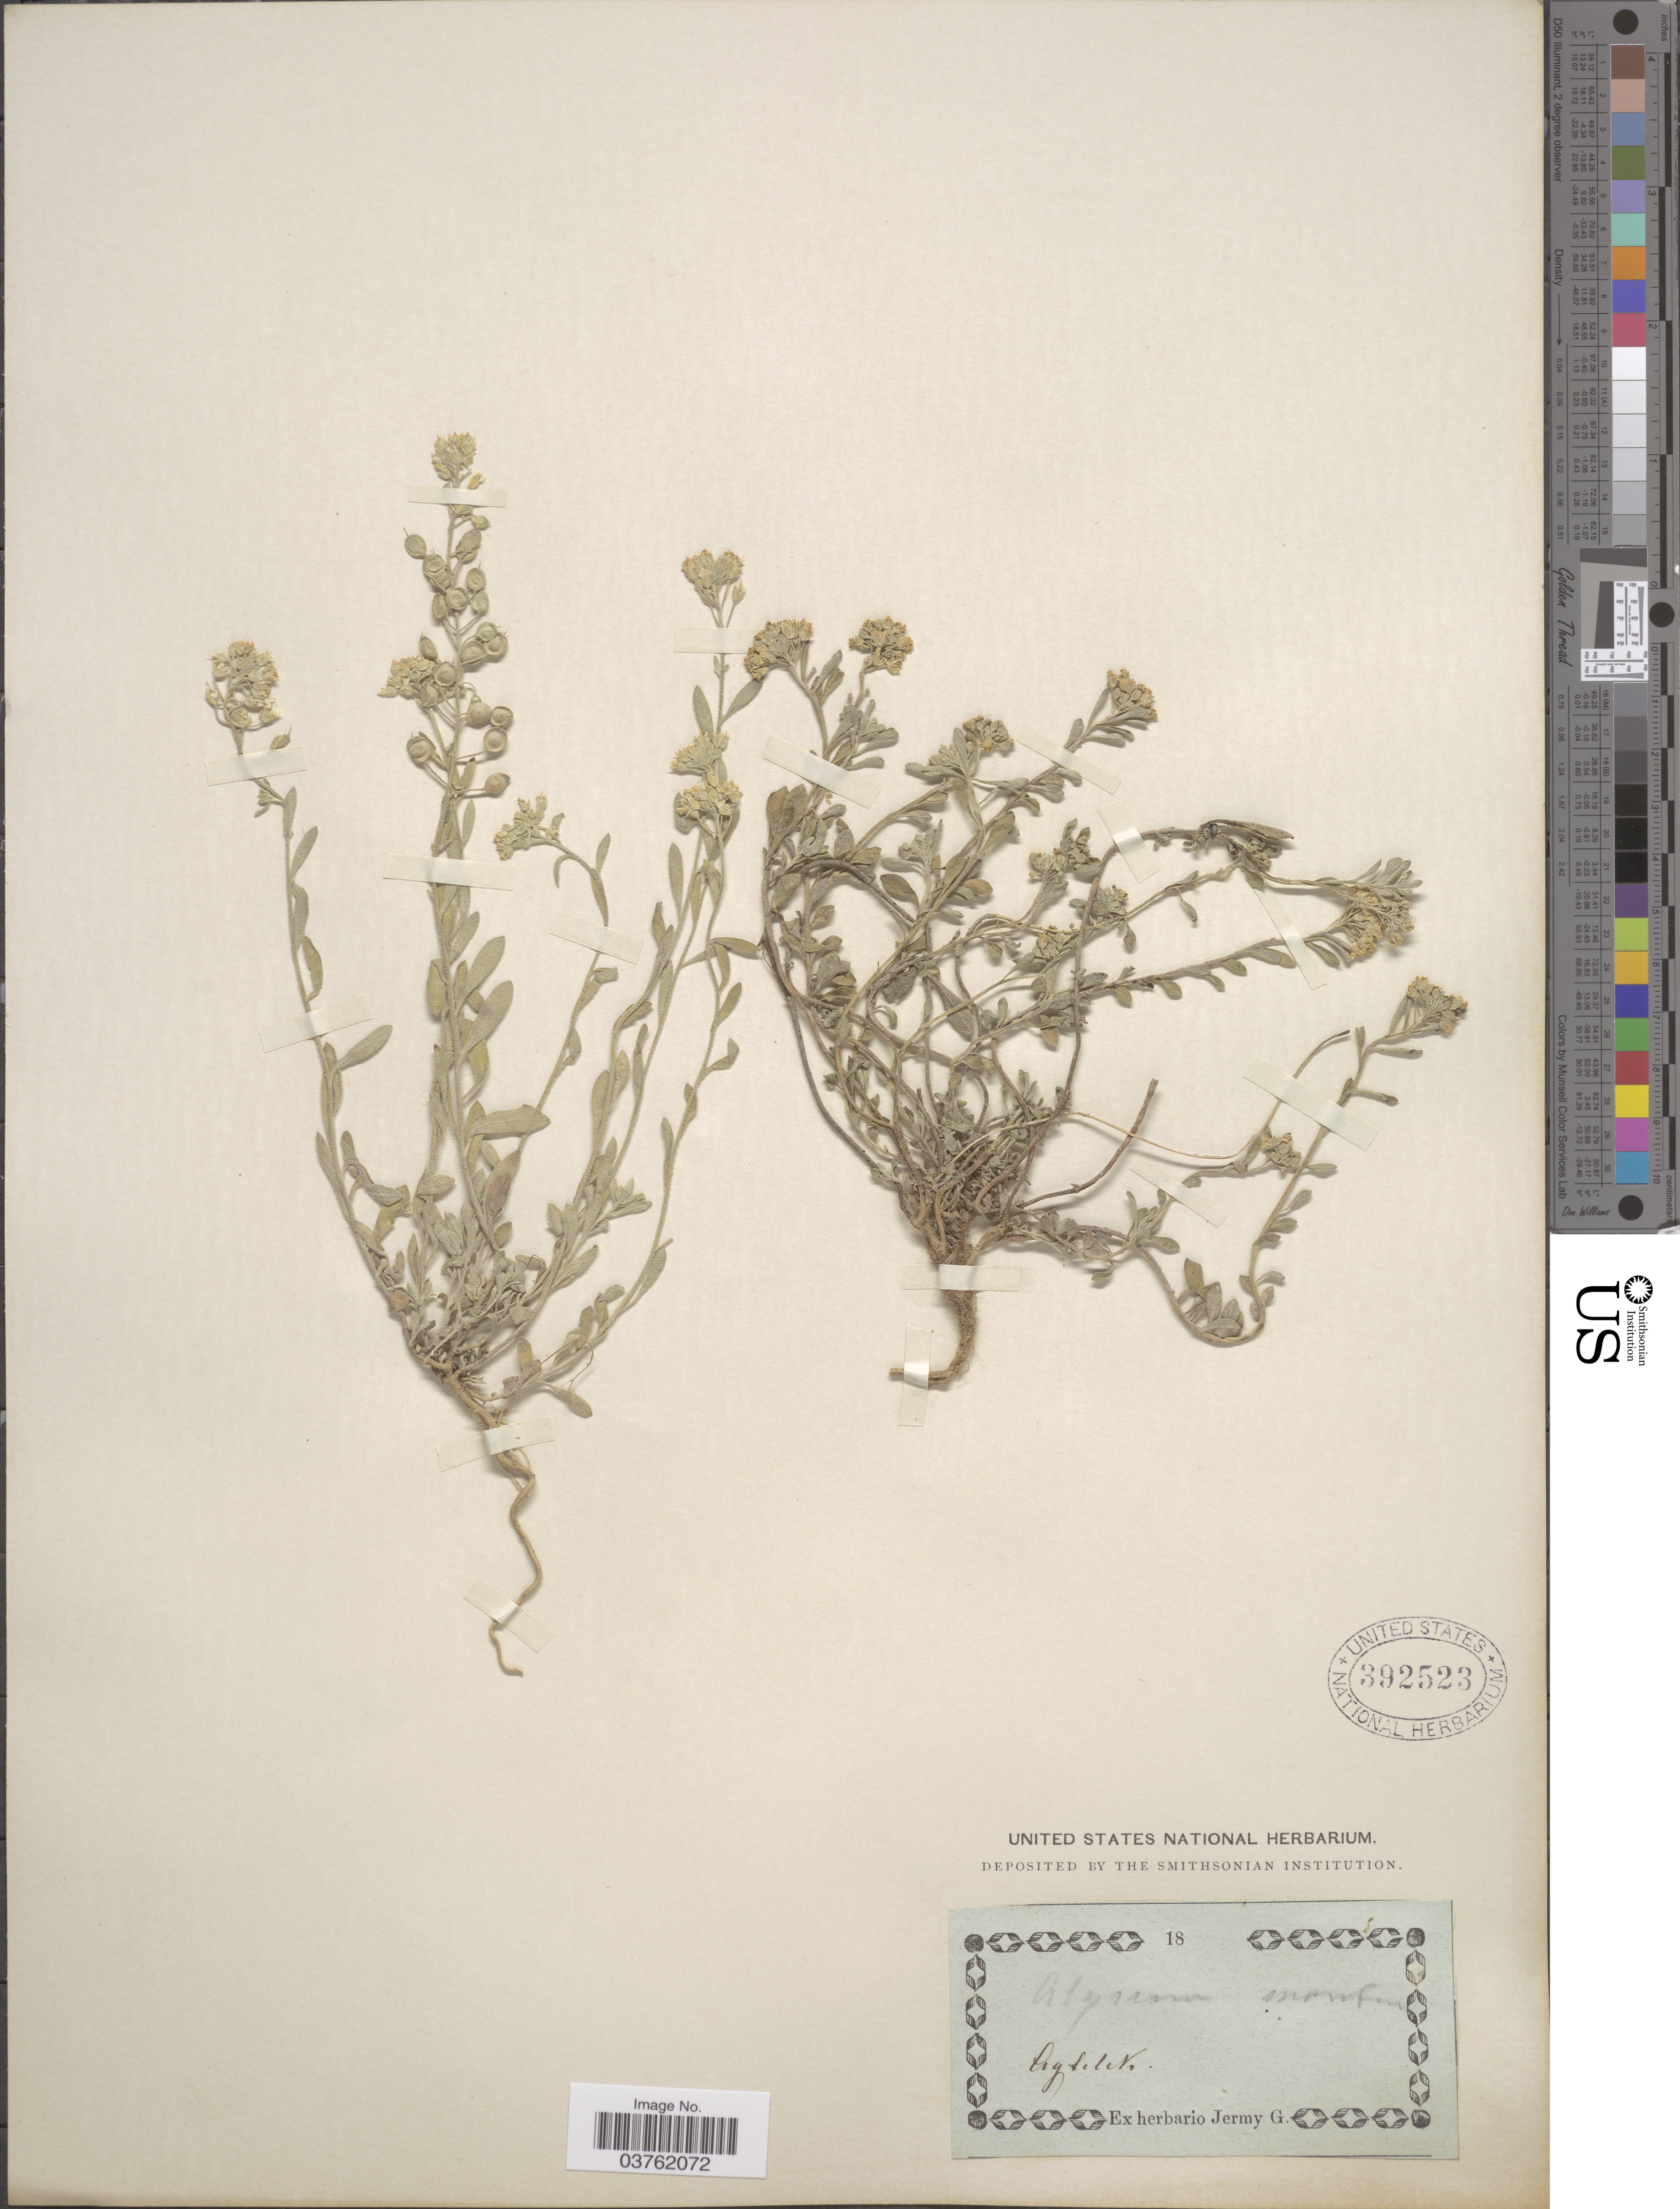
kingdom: Plantae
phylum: Tracheophyta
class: Magnoliopsida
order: Brassicales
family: Brassicaceae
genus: Alyssum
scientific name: Alyssum montanum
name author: L.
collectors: ex herb. G. Jermy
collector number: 18?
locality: Agselek [interpreted] [unsure placement]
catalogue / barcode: US 392523